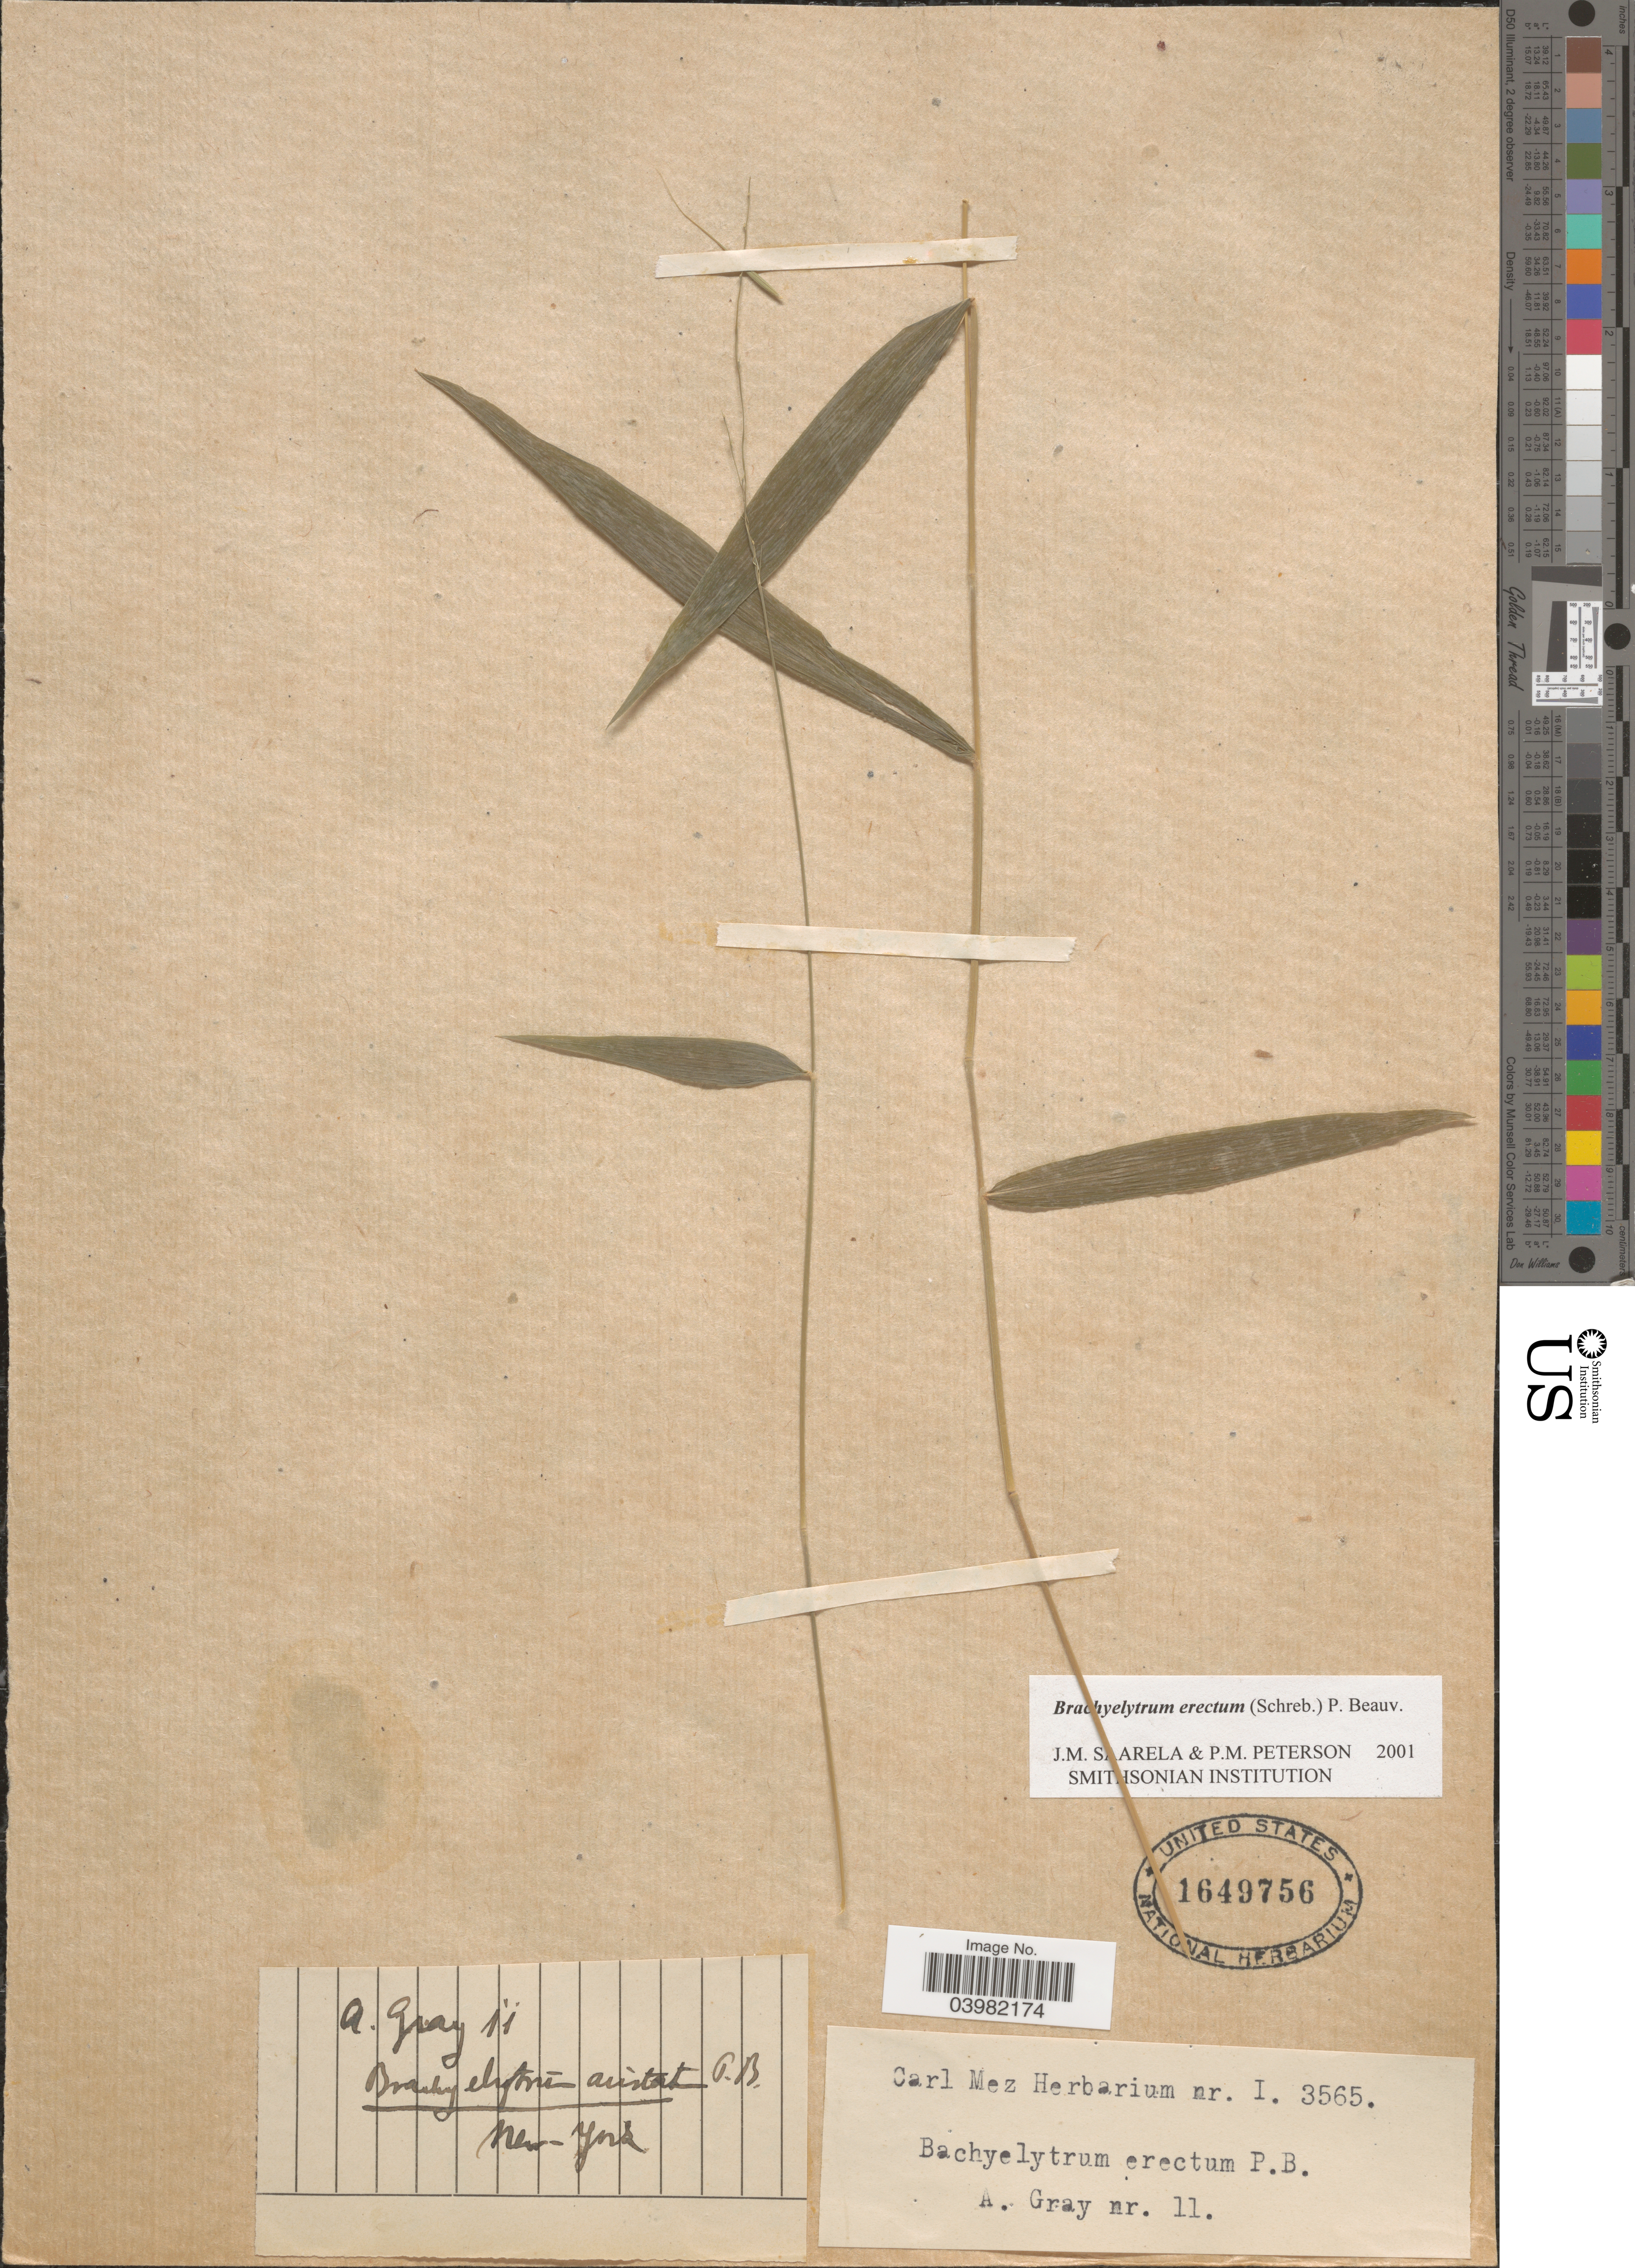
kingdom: Plantae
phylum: Tracheophyta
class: Liliopsida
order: Poales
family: Poaceae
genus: Brachyelytrum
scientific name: Brachyelytrum erectum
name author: (Schreb.) P. Beauv.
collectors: A. Gray (herbarium)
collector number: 11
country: United States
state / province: New York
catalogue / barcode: US 1649756